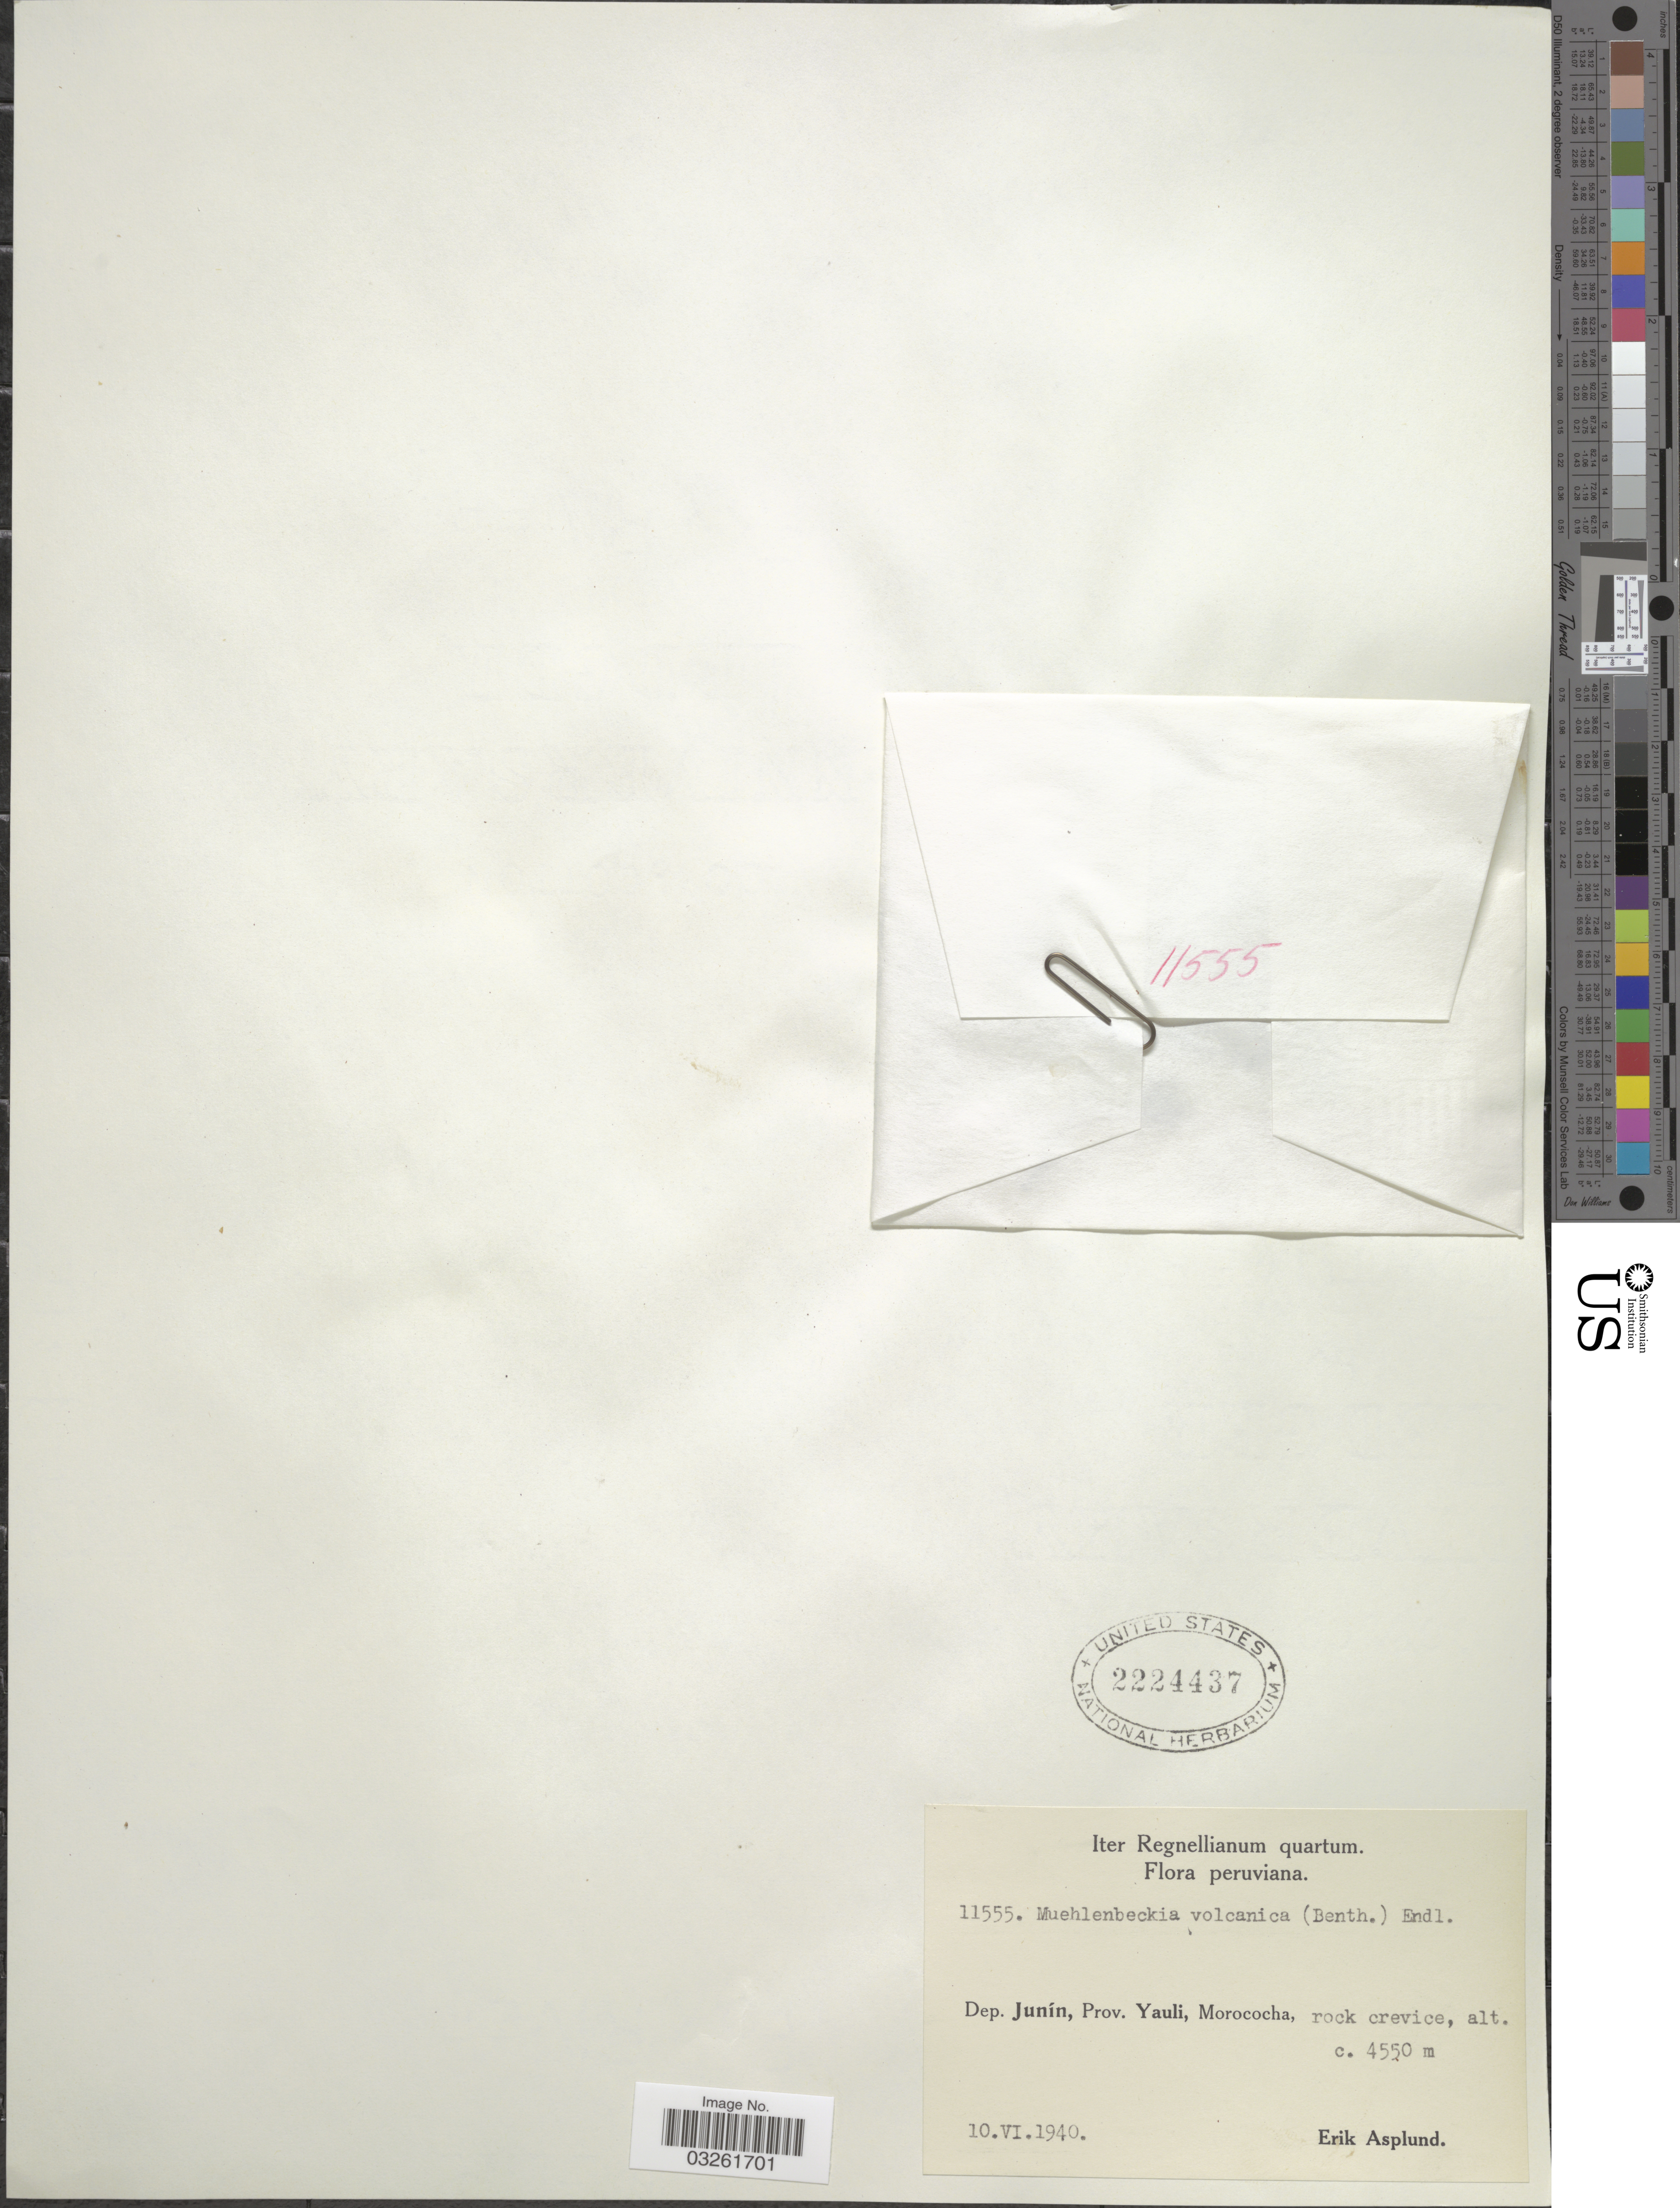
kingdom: Plantae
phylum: Tracheophyta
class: Magnoliopsida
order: Caryophyllales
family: Polygonaceae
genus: Muehlenbeckia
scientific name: Muehlenbeckia volcanica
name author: (Benth.) Endl.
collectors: E. Asplund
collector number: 11555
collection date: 1940-06-10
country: Peru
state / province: Junín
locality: Dep. Junín, Prov. Yauli, Morococha.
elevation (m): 4550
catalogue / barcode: US 2224437